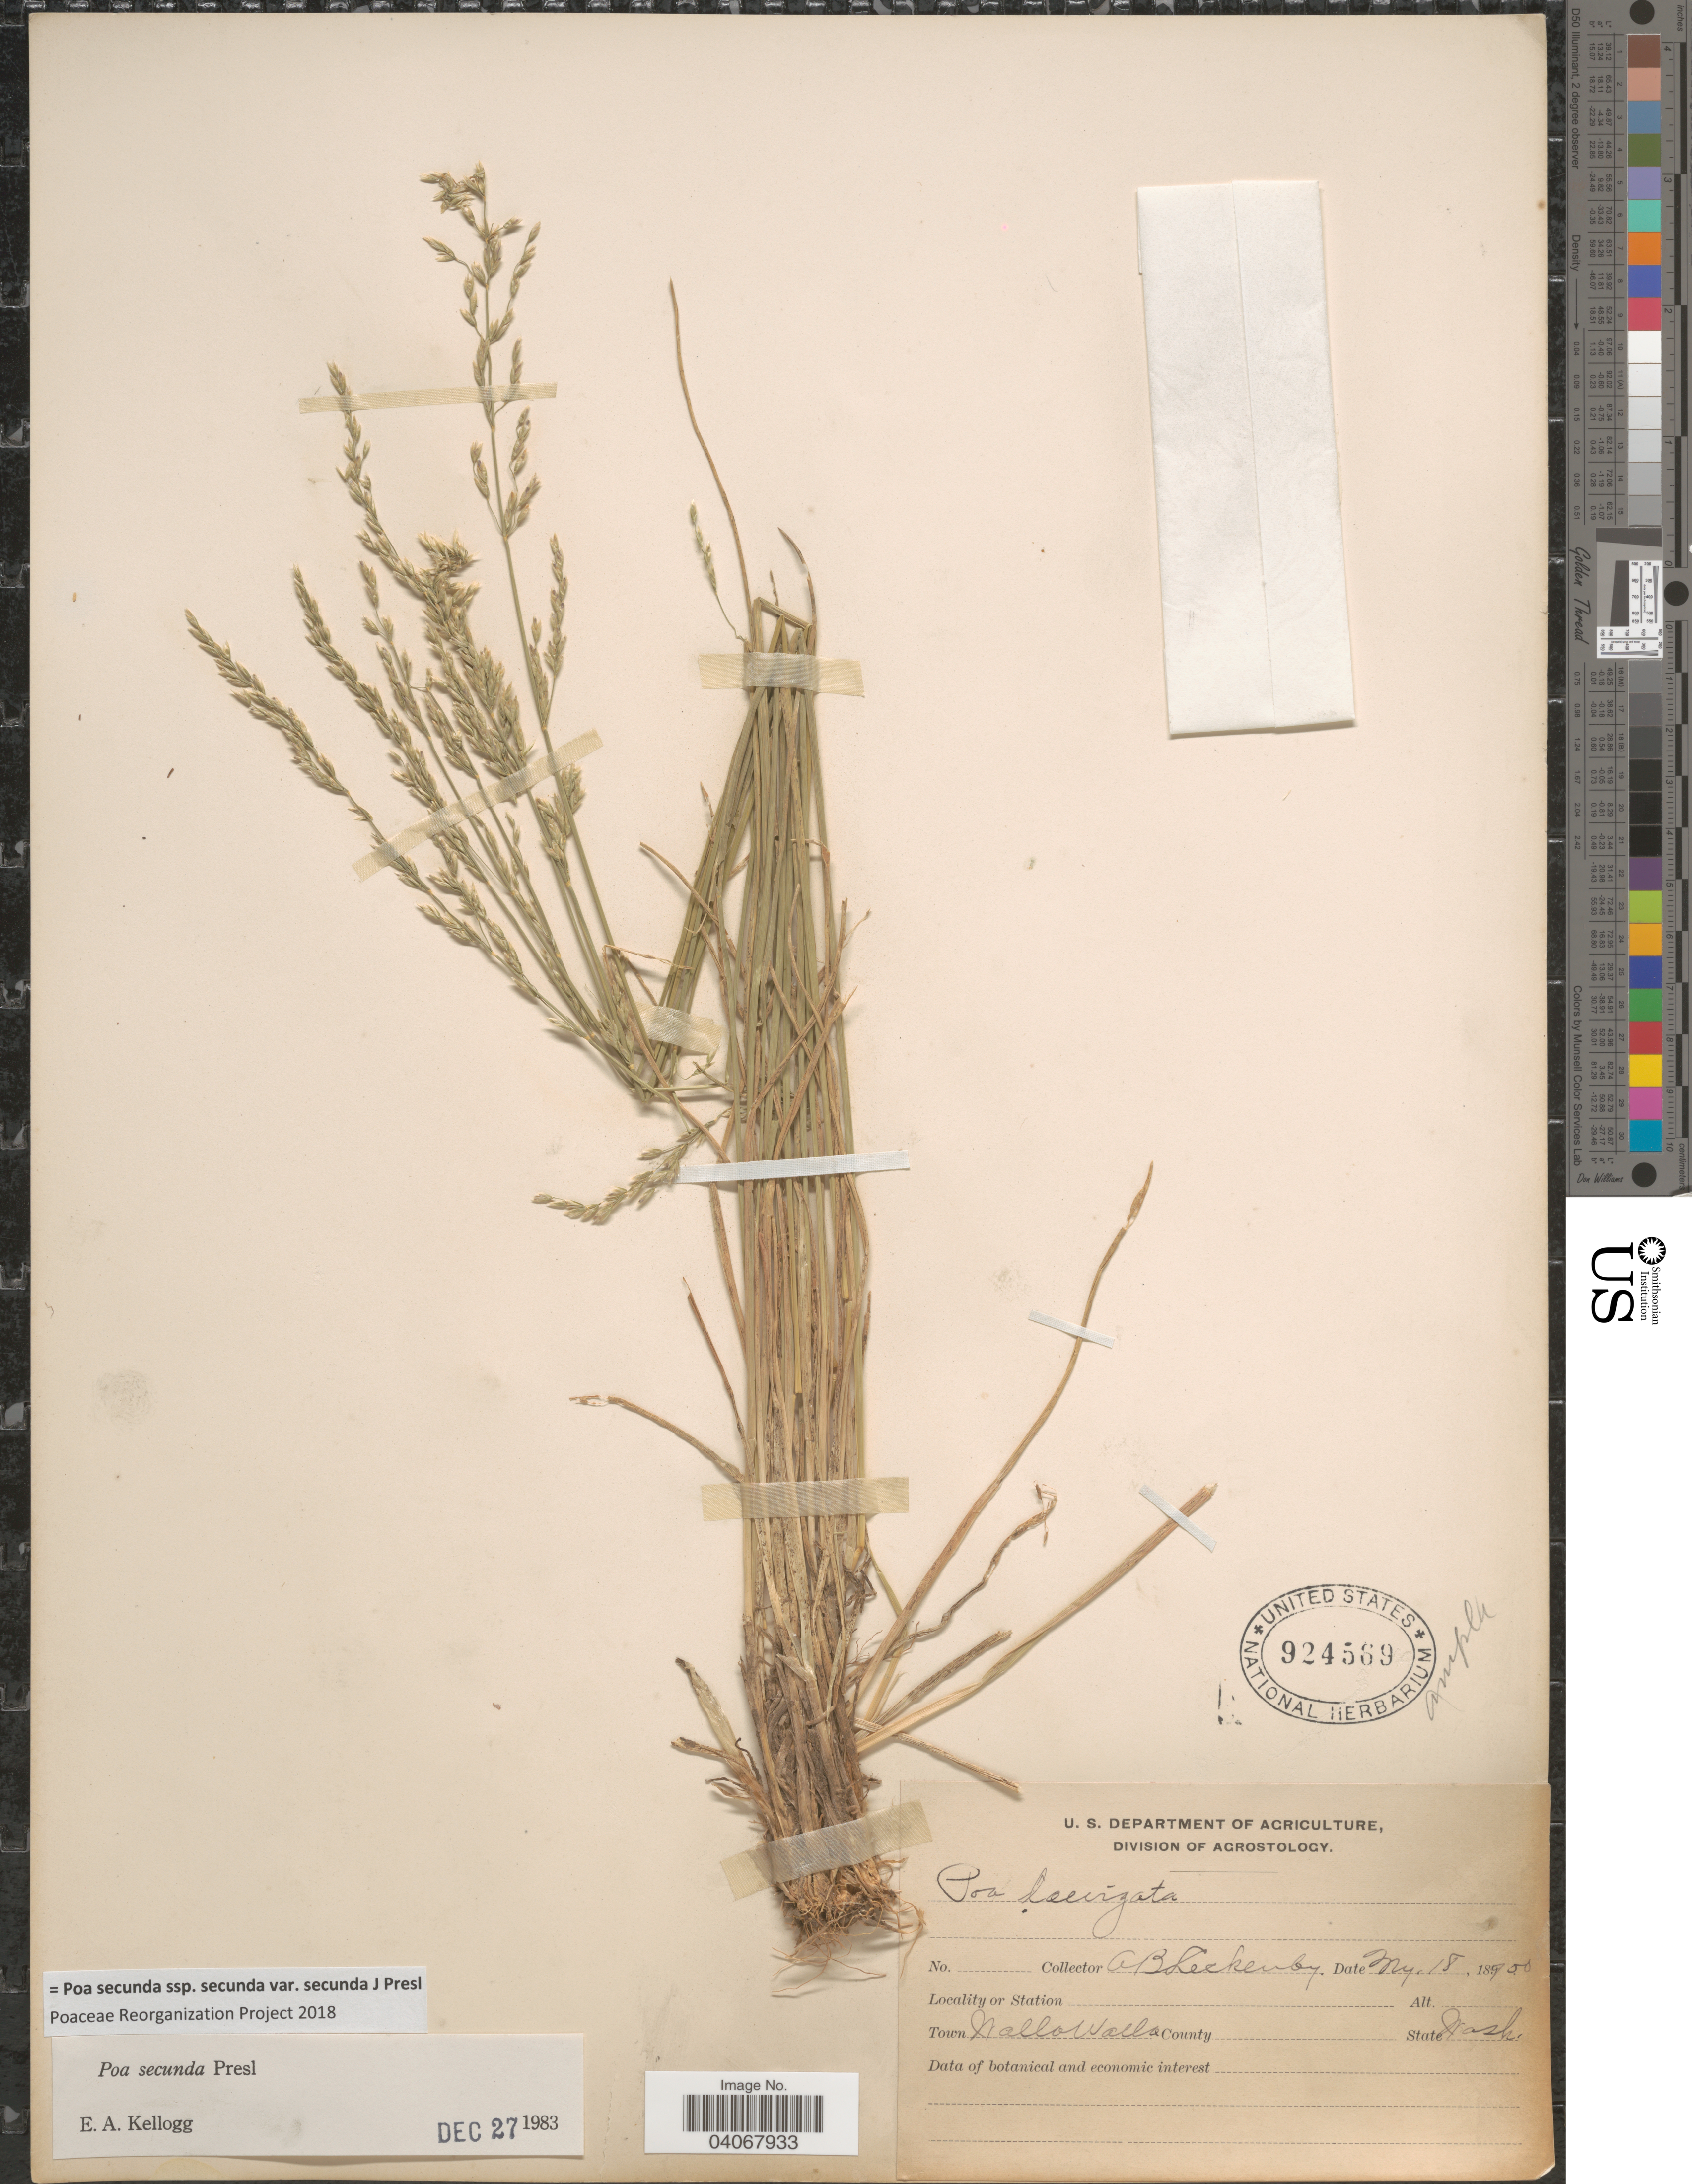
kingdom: Plantae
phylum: Tracheophyta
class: Liliopsida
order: Poales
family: Poaceae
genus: Poa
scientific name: Poa secunda subsp. secunda var. secunda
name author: J. Presl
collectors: A. Leckenby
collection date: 1850-05-18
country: United States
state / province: Washington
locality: Town WallaWalla.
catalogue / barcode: US 924569